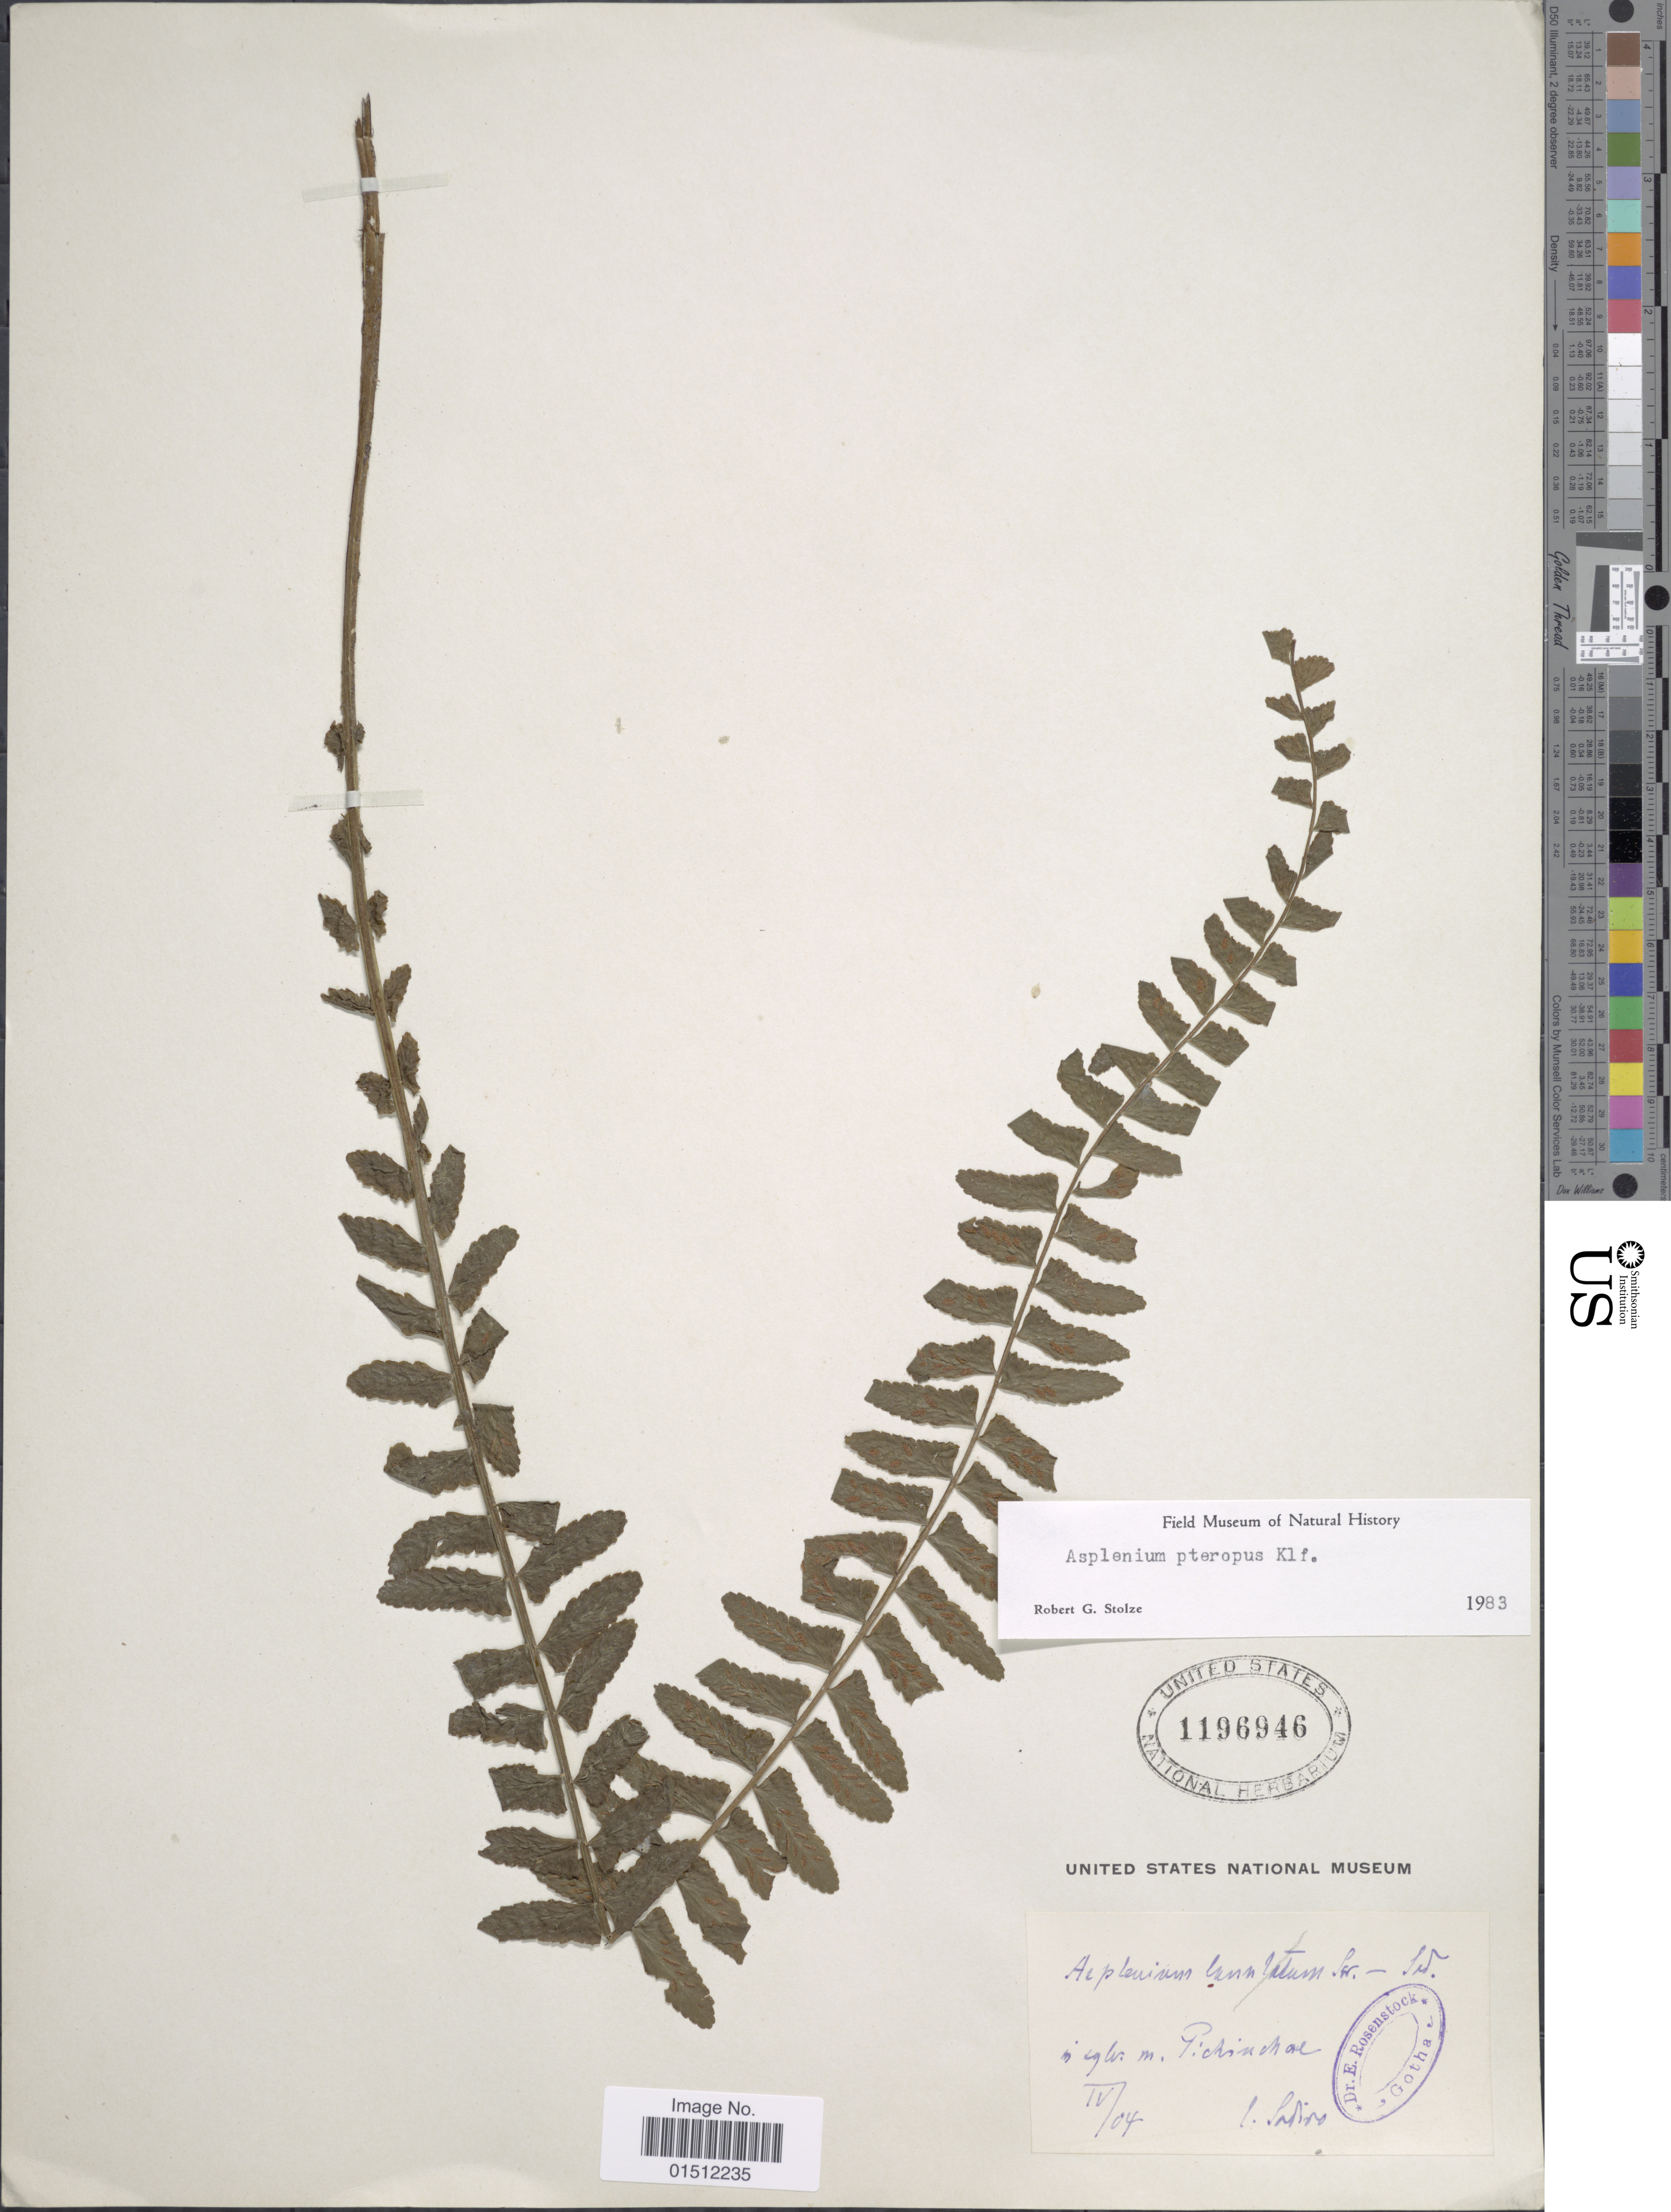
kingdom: Plantae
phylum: Tracheophyta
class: Polypodiopsida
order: Polypodiales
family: Aspleniaceae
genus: Asplenium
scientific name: Asplenium pteropus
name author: Kaulf.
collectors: Sodiro, --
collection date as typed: Transcribed d/m/y: /6/4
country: Ecuador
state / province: Pichincha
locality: In sylv. m. Pichinchae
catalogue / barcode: US 1196946